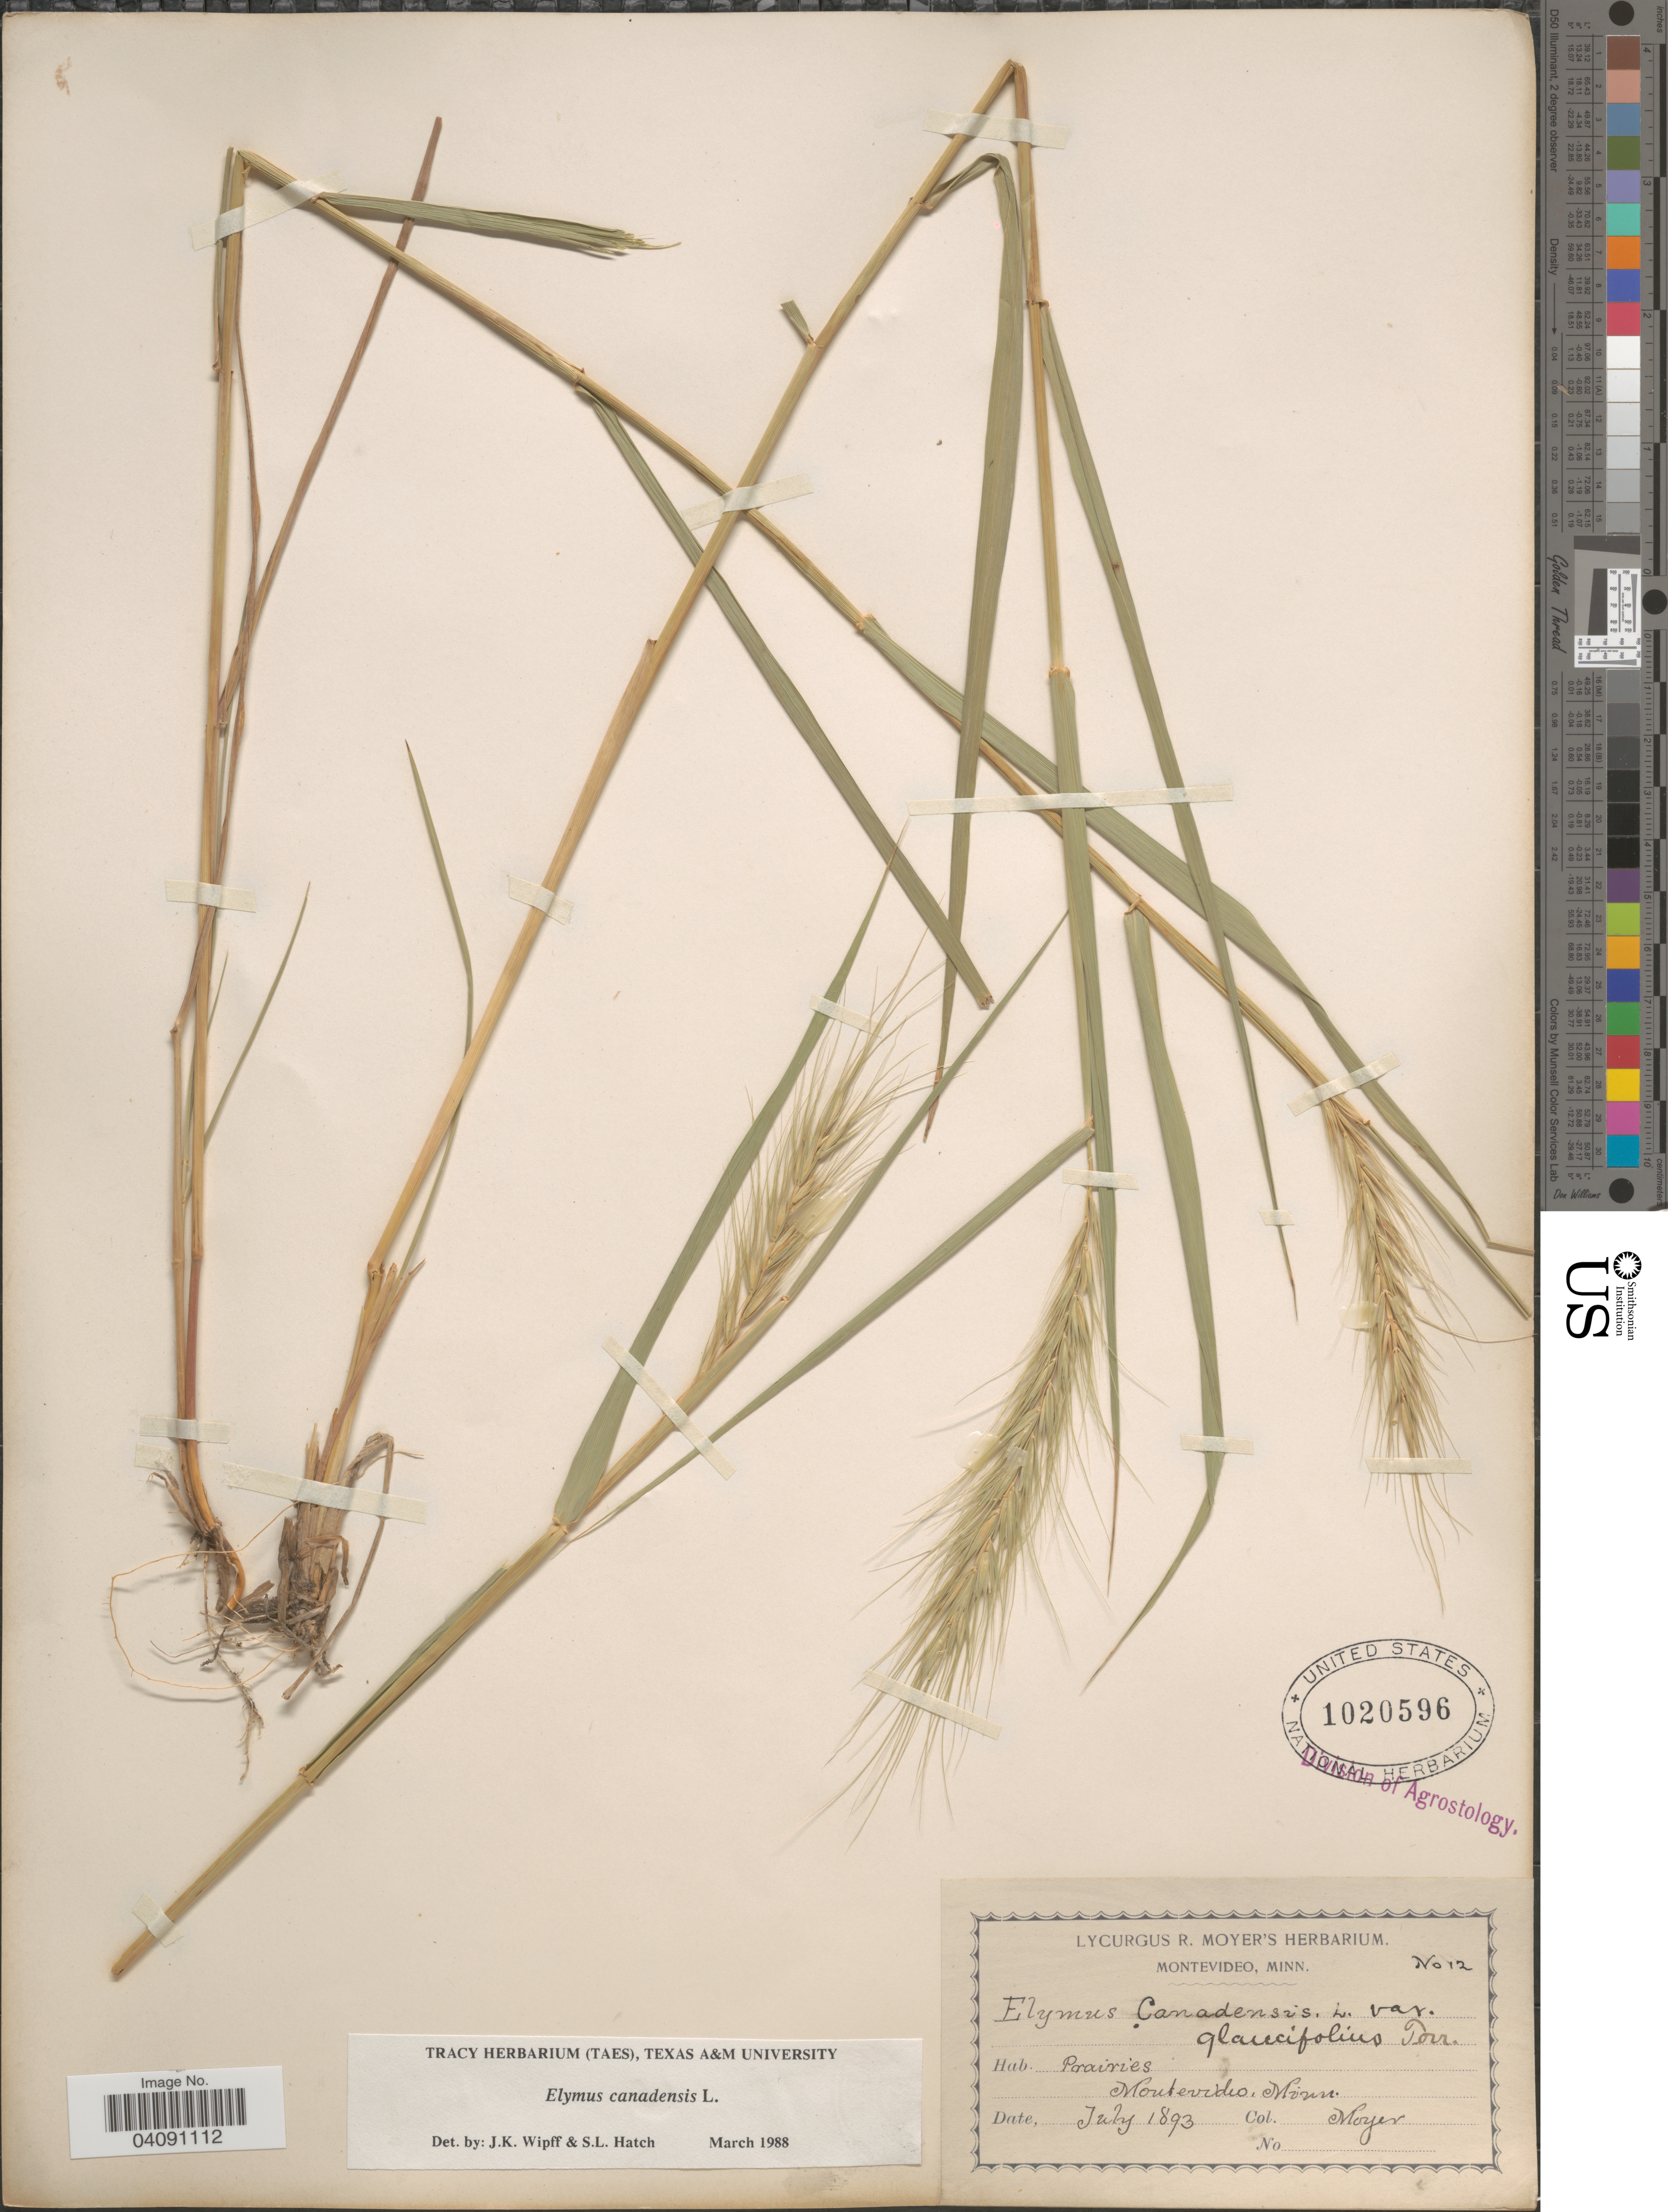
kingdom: Plantae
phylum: Tracheophyta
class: Liliopsida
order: Poales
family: Poaceae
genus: Elymus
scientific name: Elymus canadensis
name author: L.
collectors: L. Moyer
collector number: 12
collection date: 1893-07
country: United States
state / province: Minnesota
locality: Prairies. Montevideo.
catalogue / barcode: US 1020596